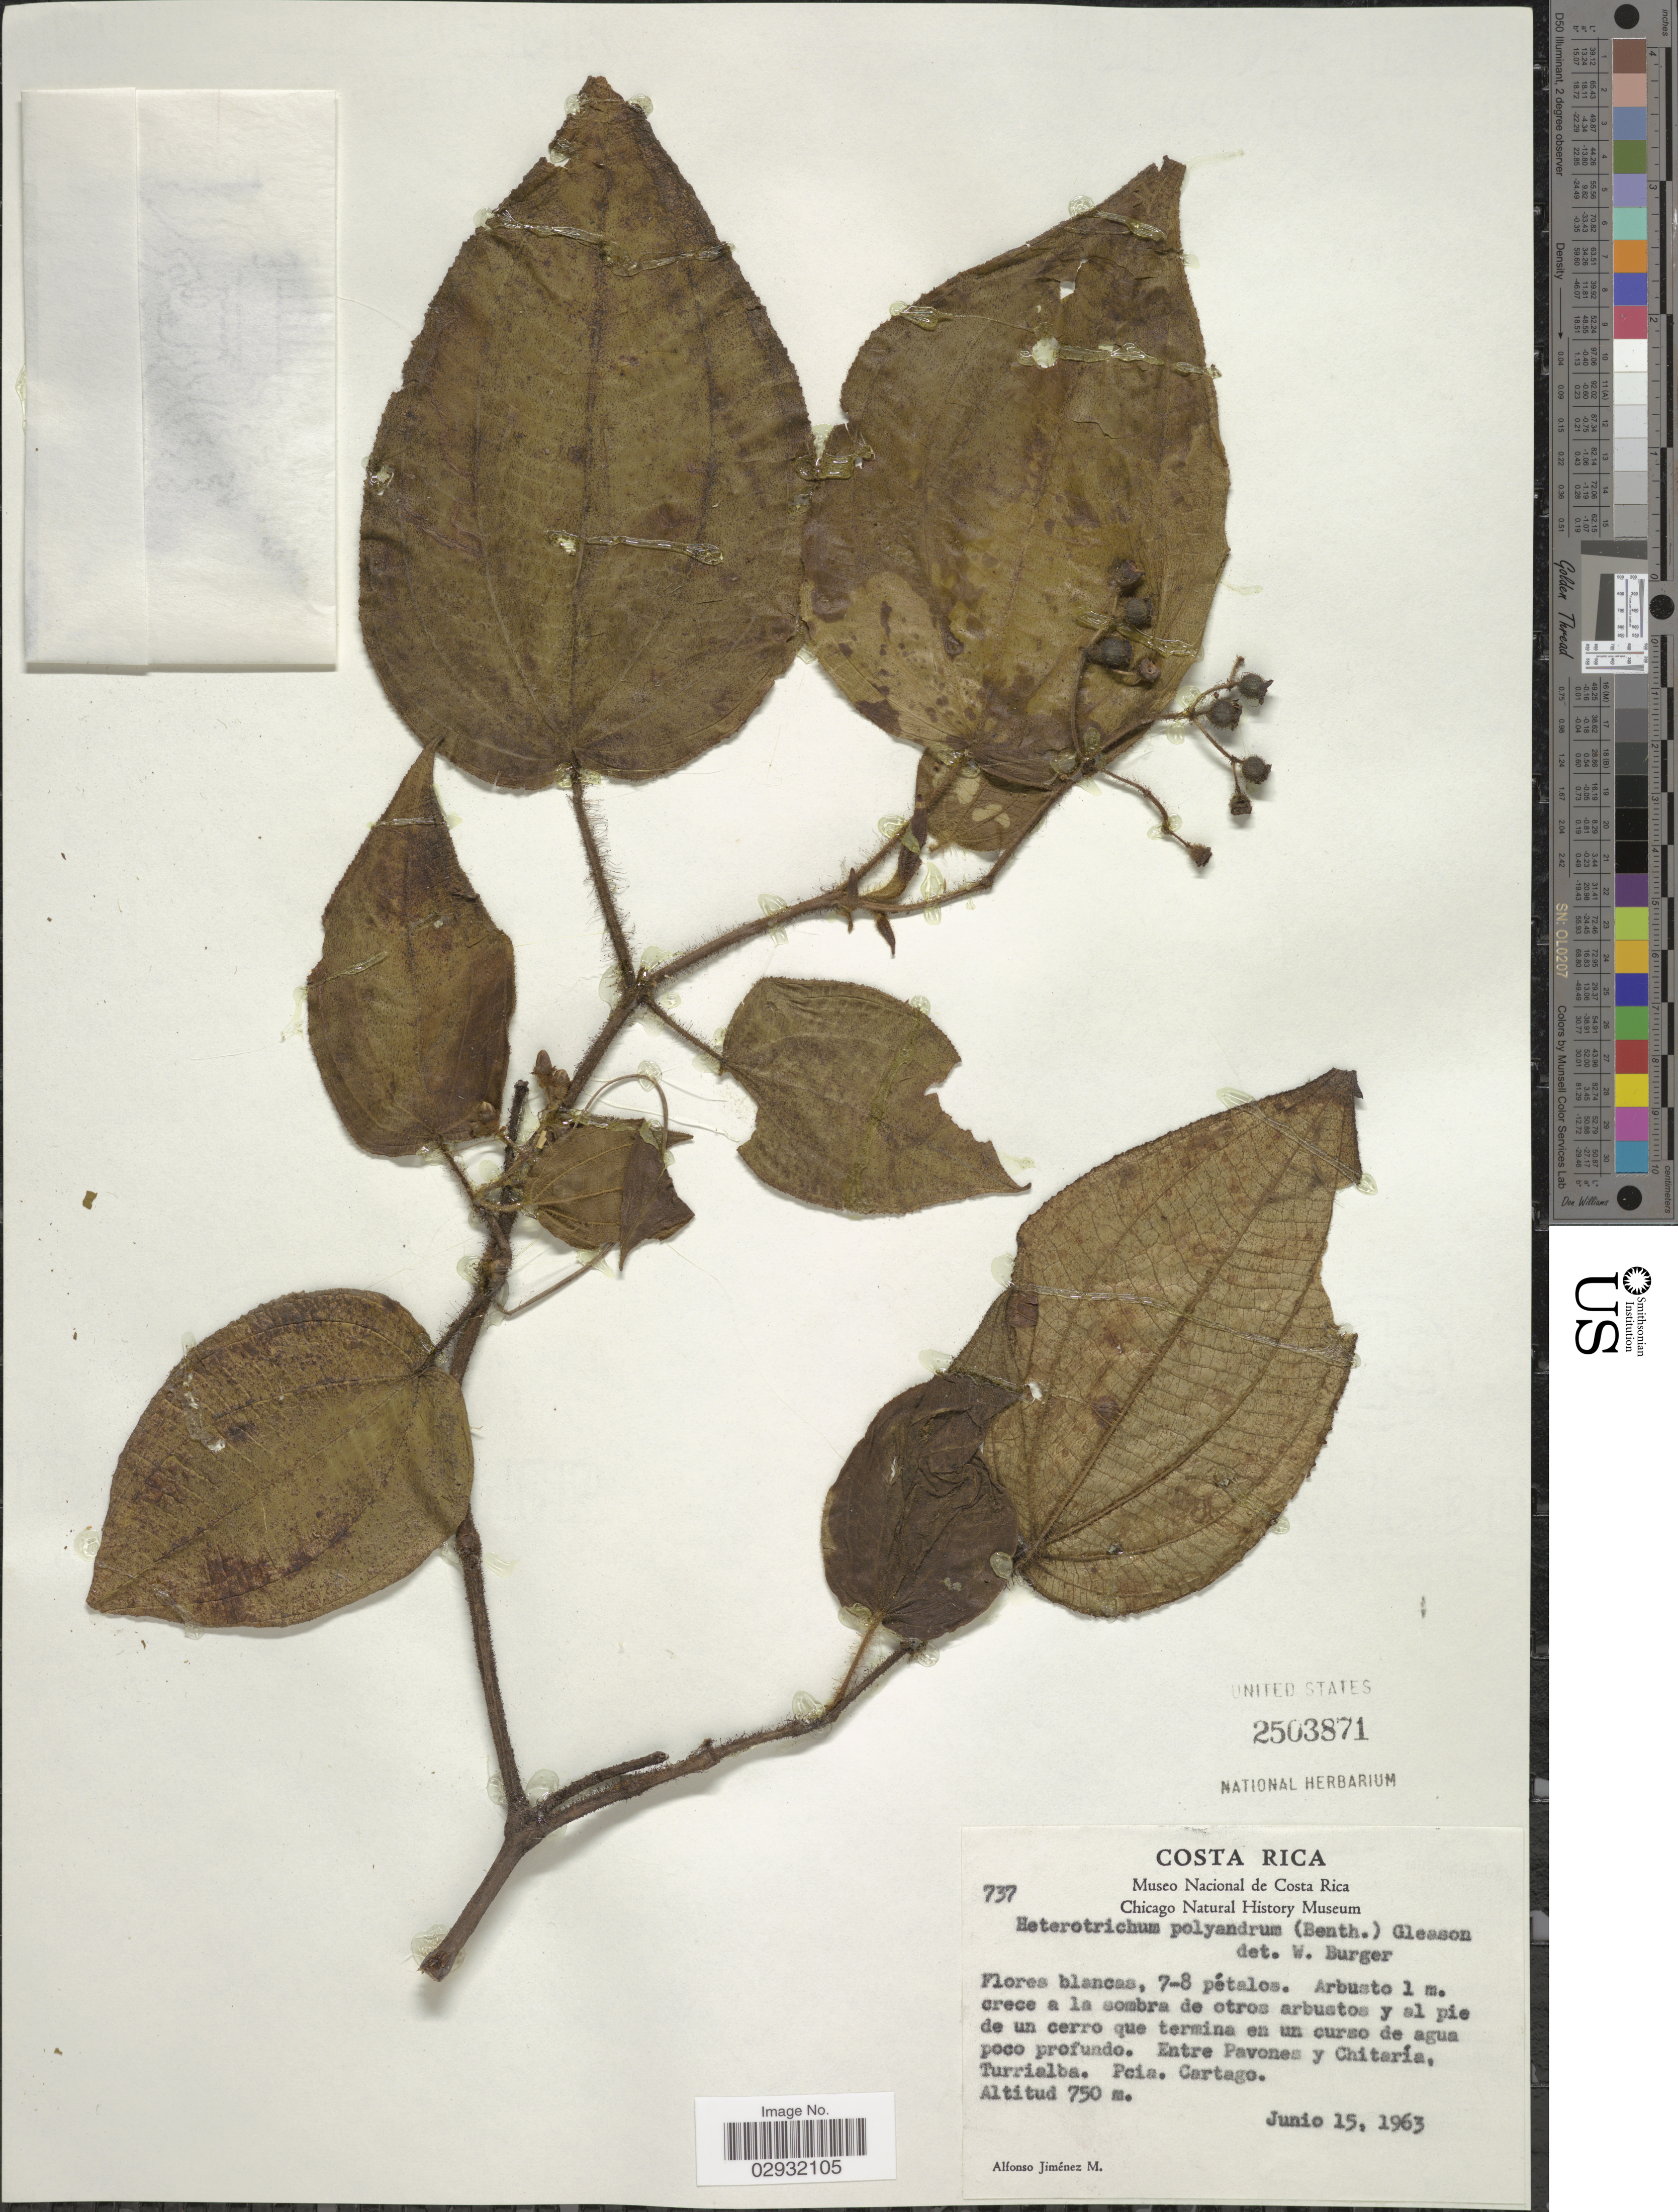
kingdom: Plantae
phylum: Tracheophyta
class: Magnoliopsida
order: Myrtales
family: Melastomataceae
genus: Miconia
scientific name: Miconia benthamiana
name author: Triana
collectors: A. Jimenez M.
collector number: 737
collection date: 1963-06-15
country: Costa Rica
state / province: Cartago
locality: Entre Pavones y Chitaria, Turrialba, Pcia. Cartago.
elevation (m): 750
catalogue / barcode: US 2503871